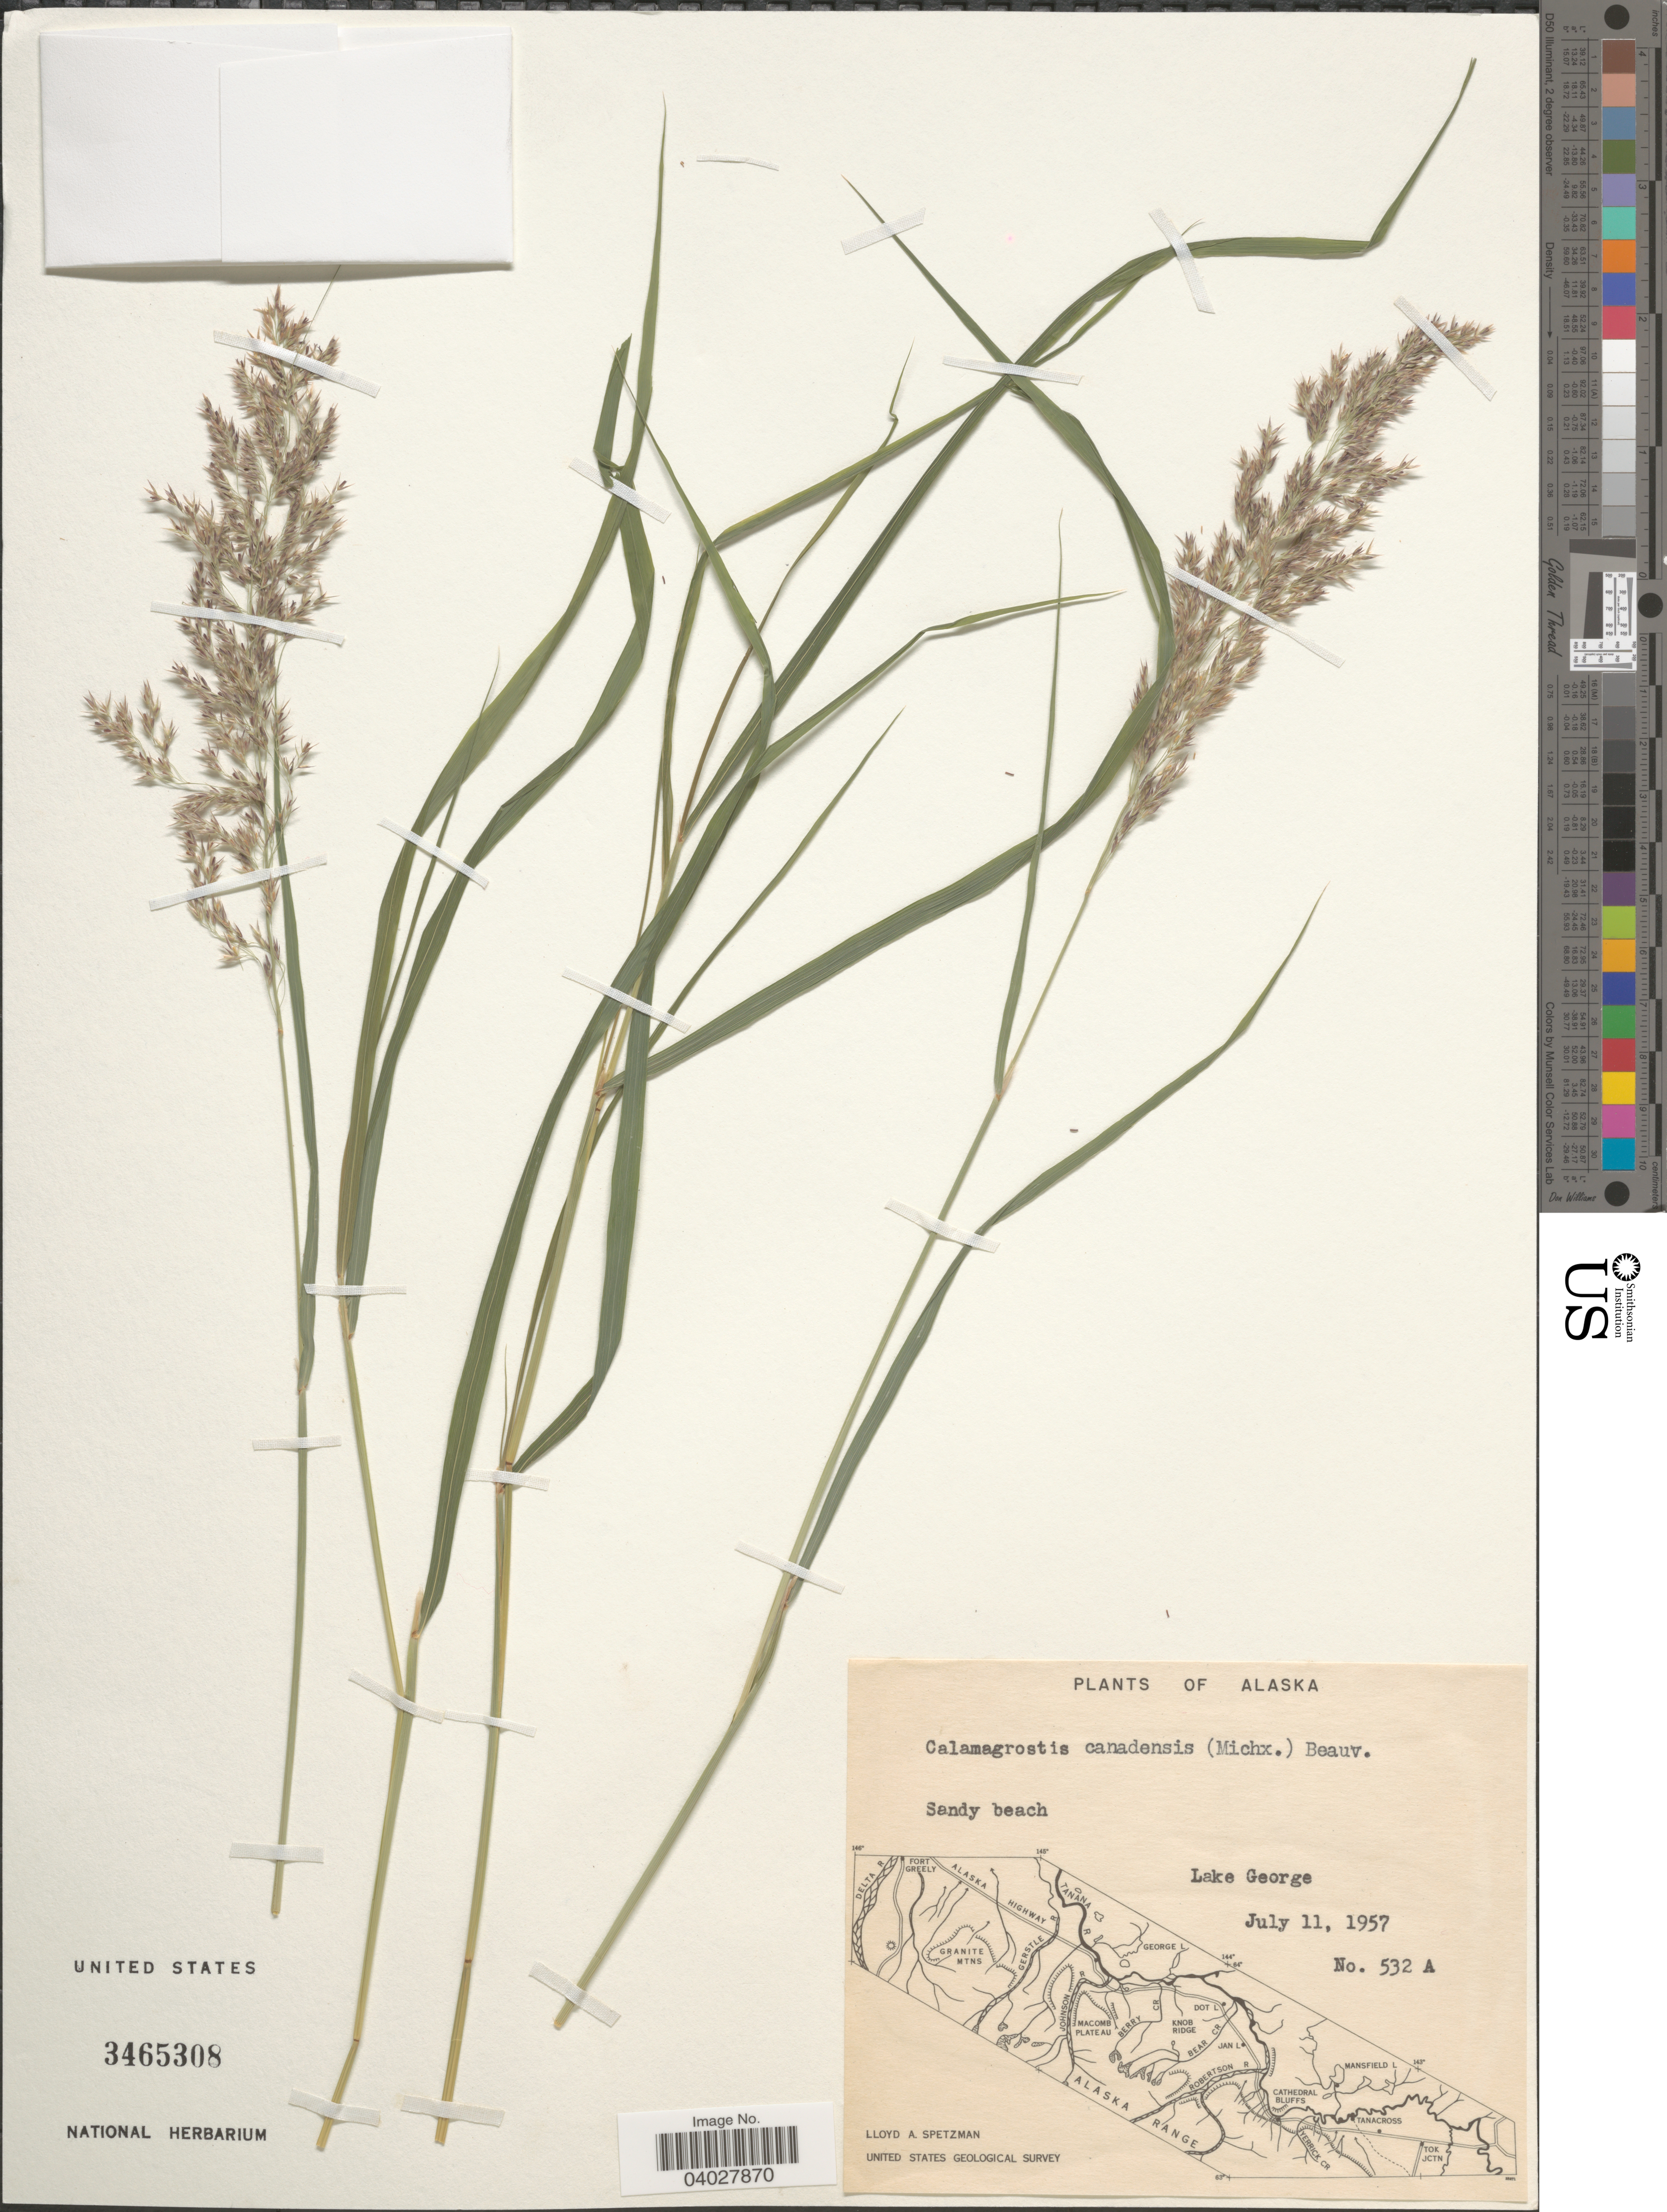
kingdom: Plantae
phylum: Tracheophyta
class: Liliopsida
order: Poales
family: Poaceae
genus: Calamagrostis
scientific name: Calamagrostis canadensis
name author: (Michx.) P. Beauv.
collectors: L. Spetzman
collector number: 532A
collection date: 1957-07-11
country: United States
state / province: Alaska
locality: Lake George.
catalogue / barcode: US 3465308